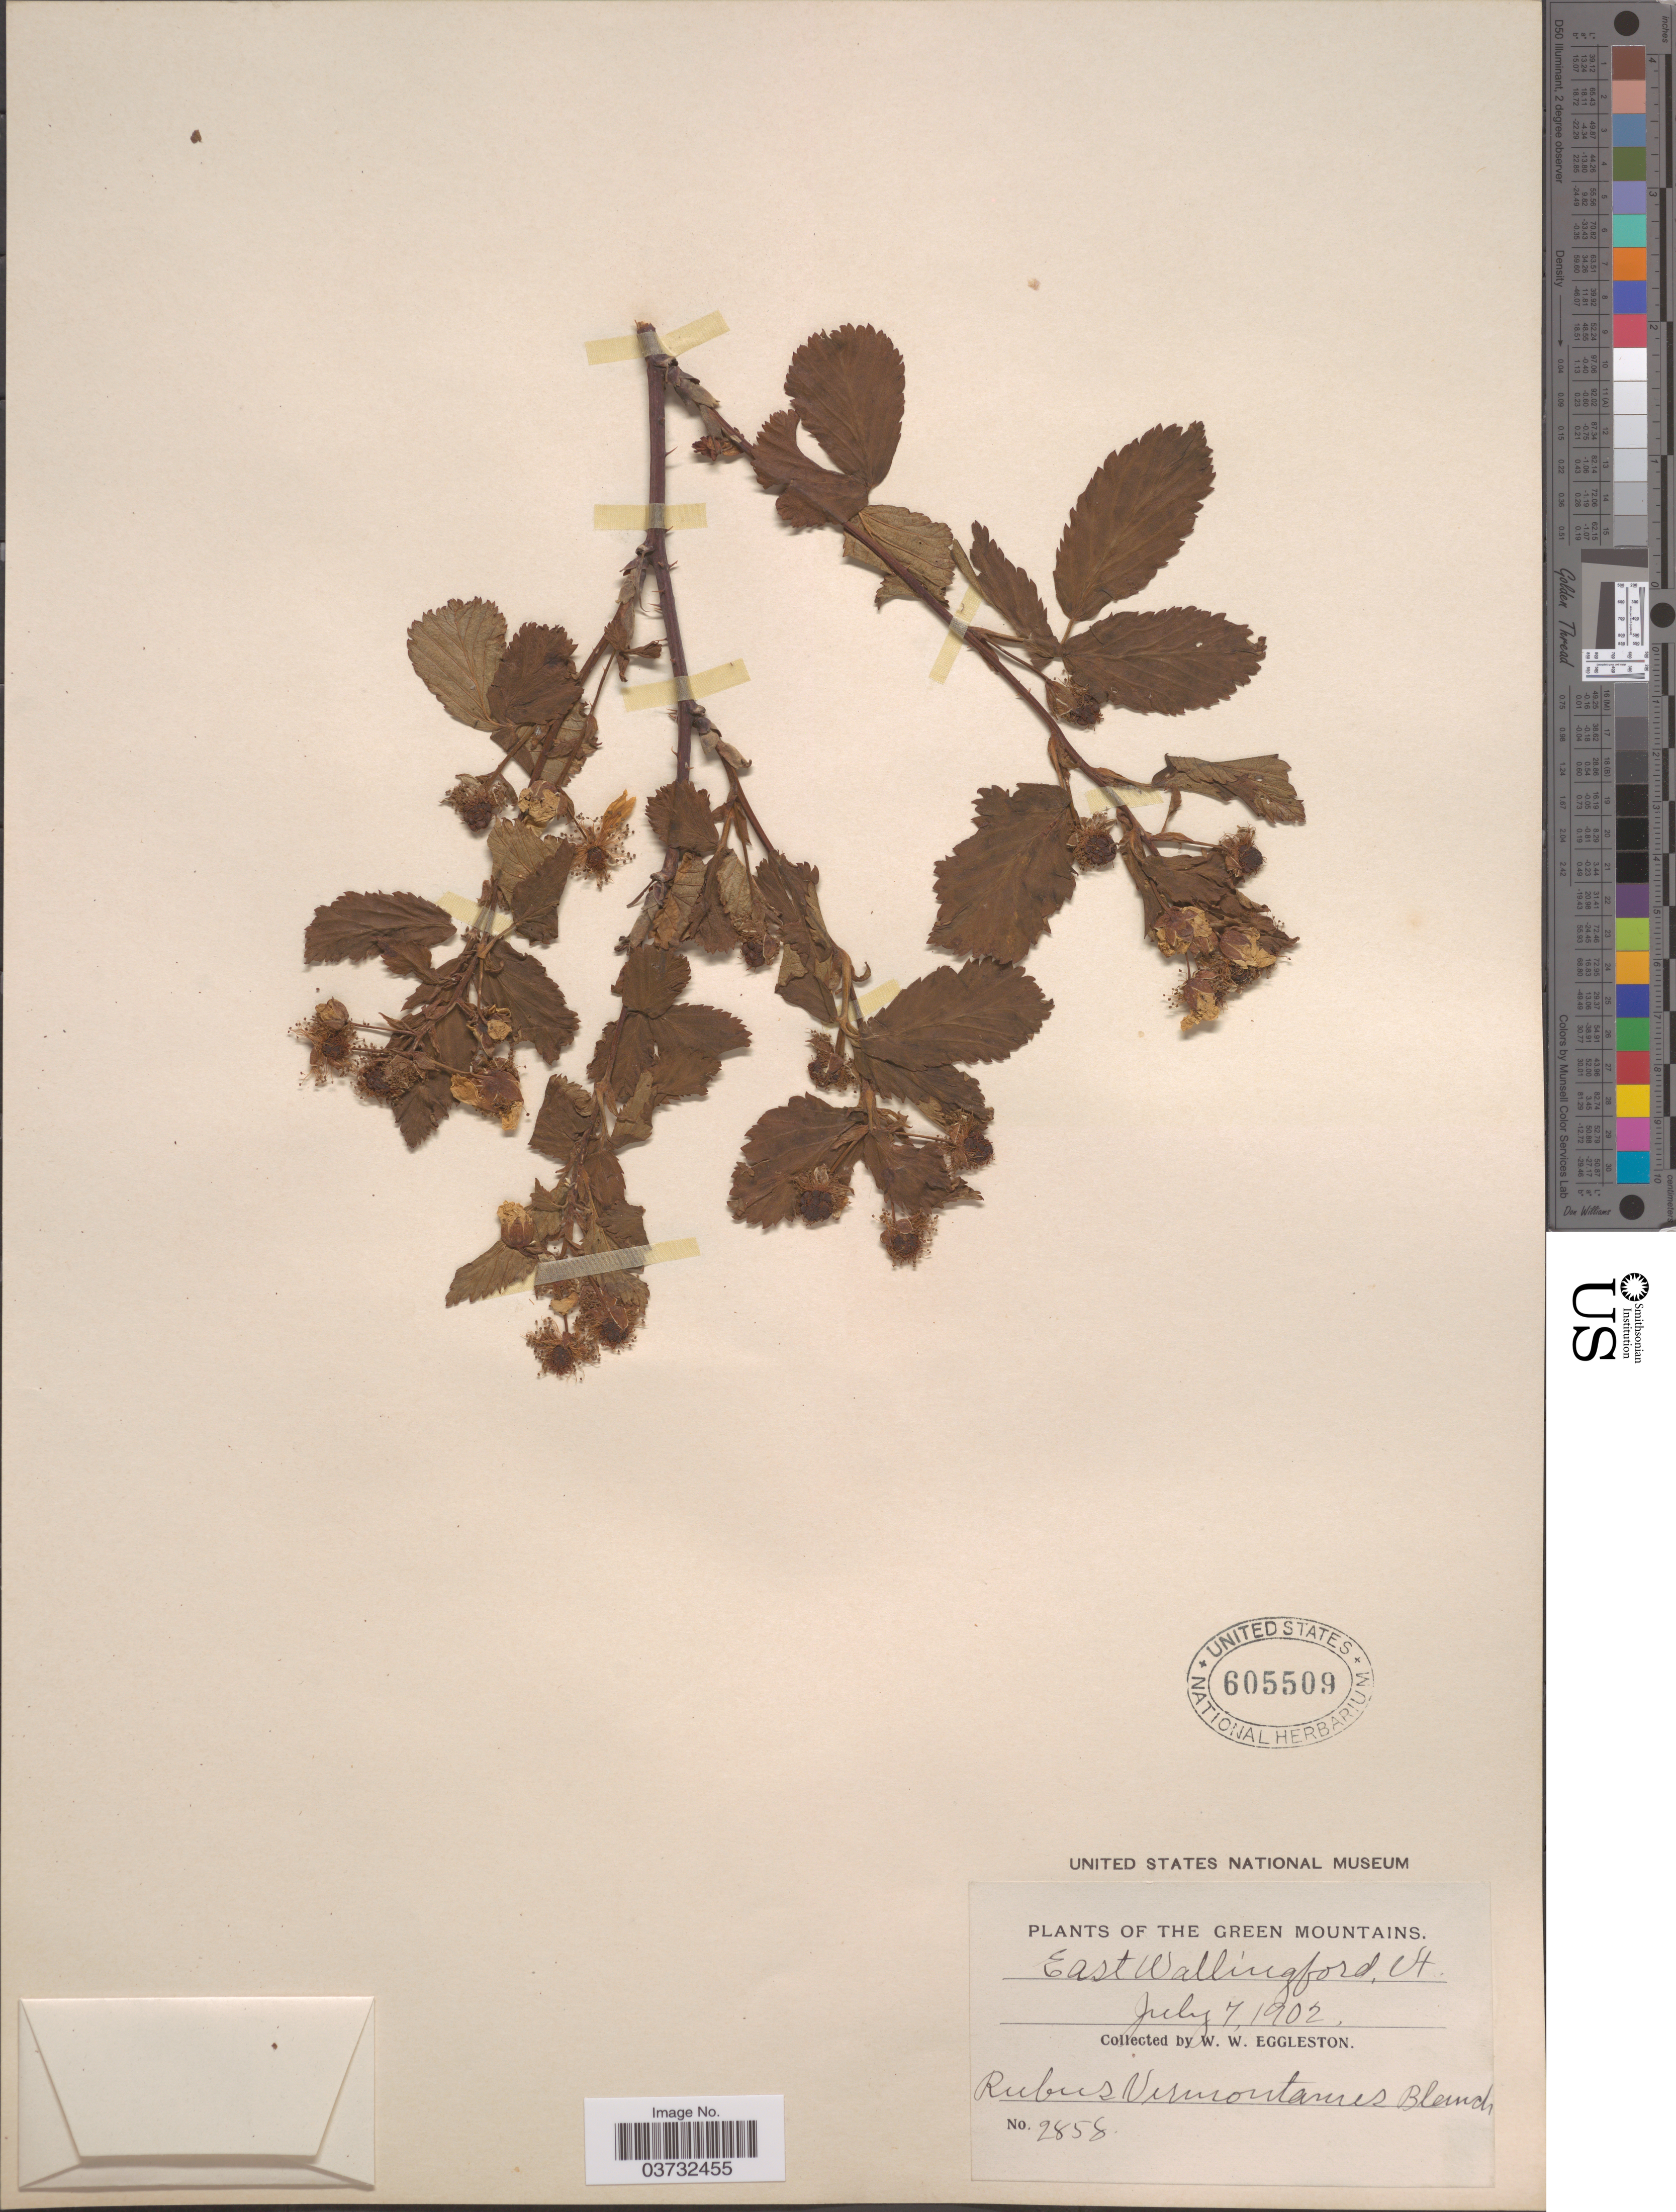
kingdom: Plantae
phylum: Tracheophyta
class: Magnoliopsida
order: Rosales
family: Rosaceae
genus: Rubus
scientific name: Rubus vermontanus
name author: Blanch.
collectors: W. W. Eggleston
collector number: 2858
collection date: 1902-07-07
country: United States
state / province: Vermont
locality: Green Mountains. East Wallingford.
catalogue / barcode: US 605509